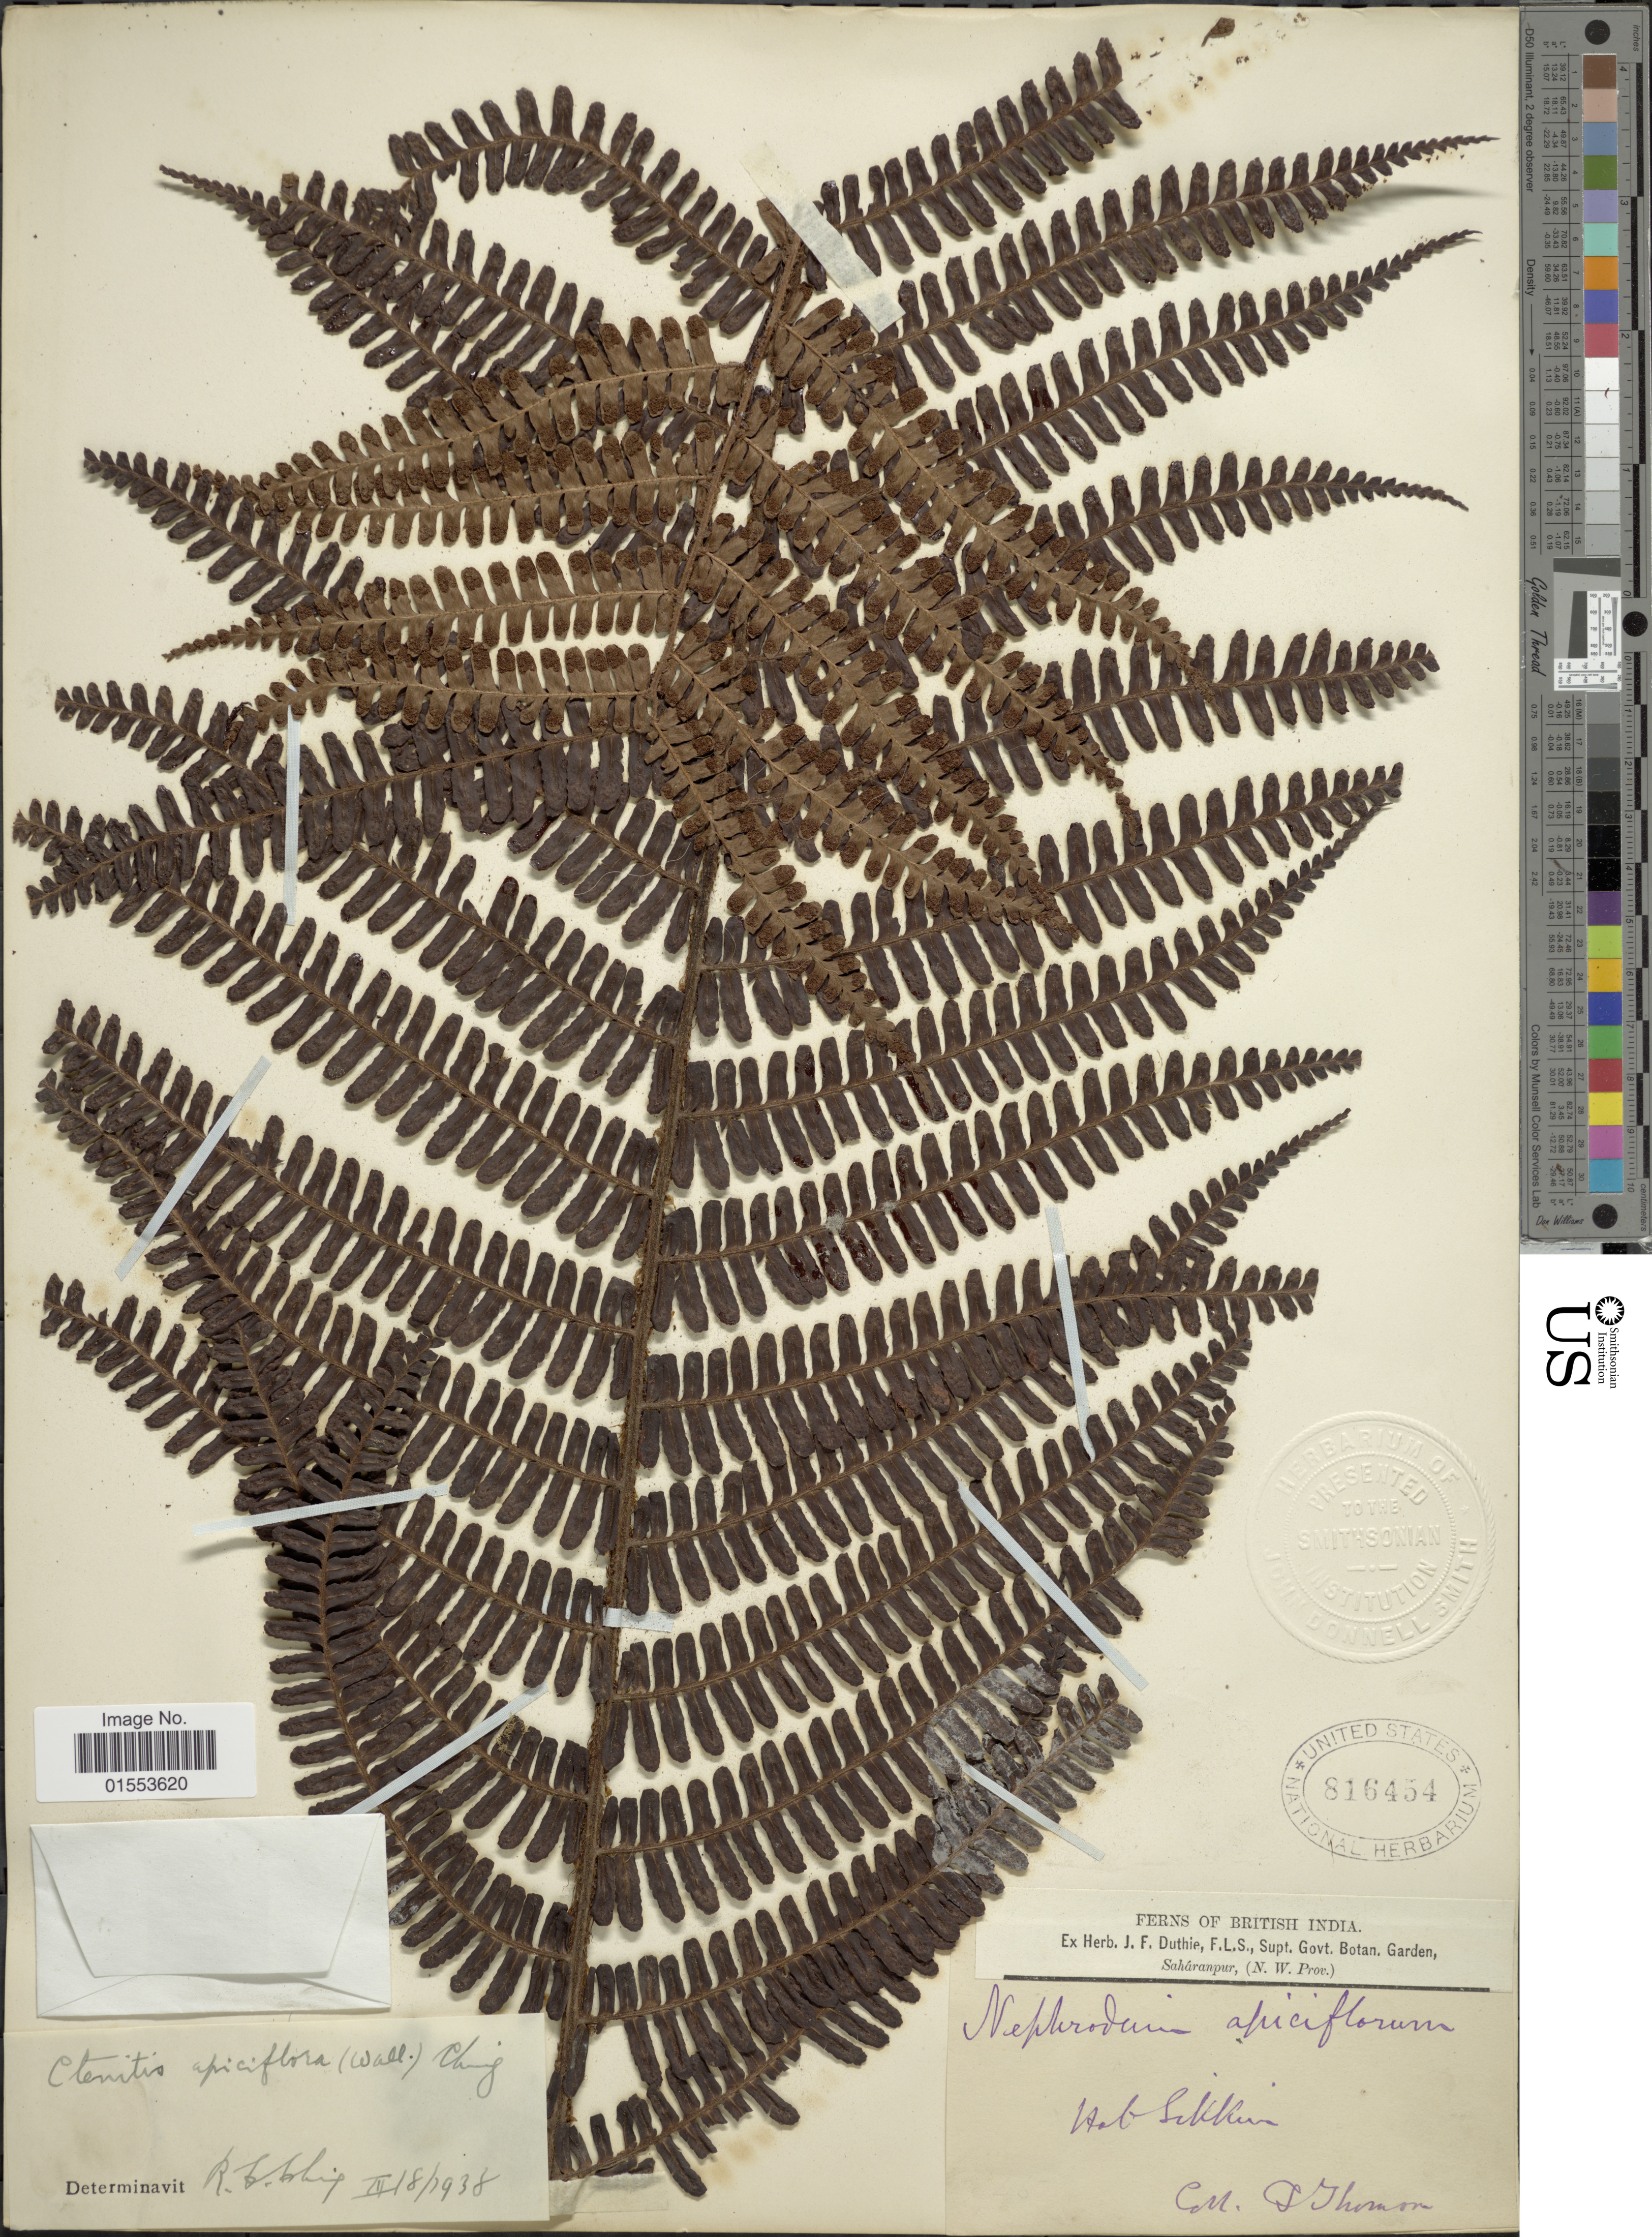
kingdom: Plantae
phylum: Tracheophyta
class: Polypodiopsida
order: Polypodiales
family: Dryopteridaceae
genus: Dryopteris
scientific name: Dryopteris apiciflora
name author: (Wall. ex Mett.) Kuntze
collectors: T. Thomson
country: India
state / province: Sikkim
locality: Sikkim.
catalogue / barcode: US 816454